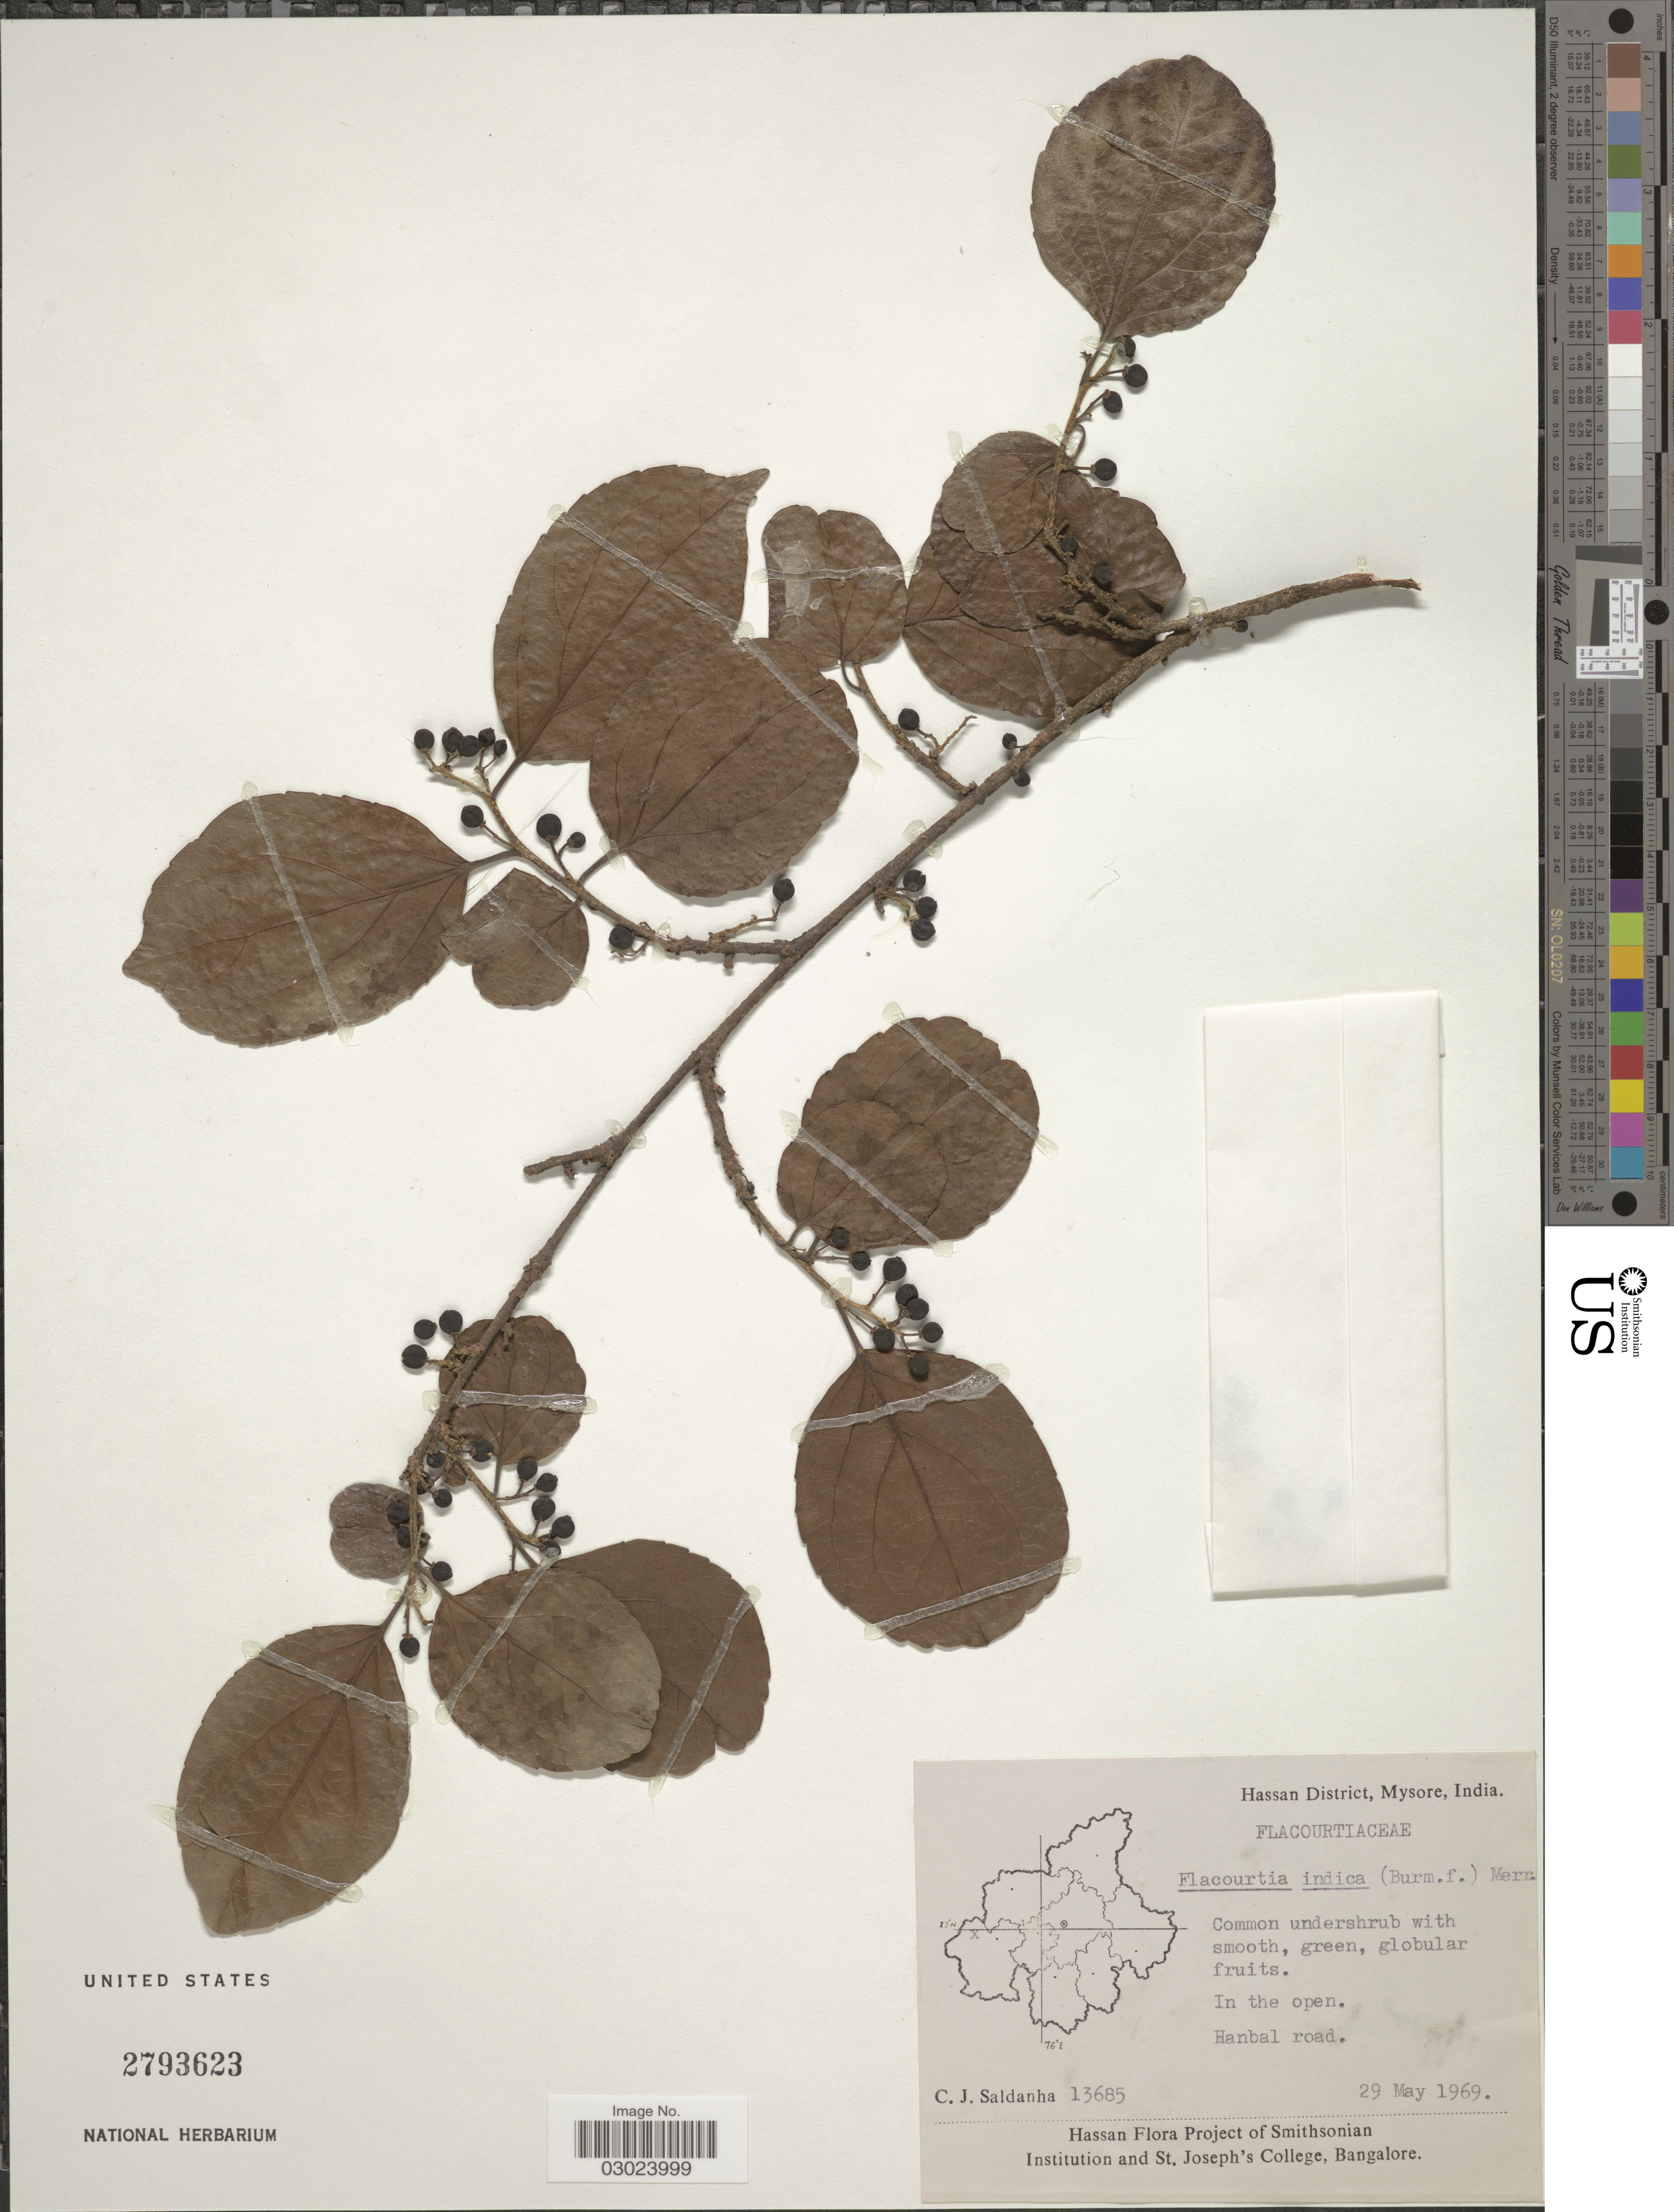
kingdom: Plantae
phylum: Tracheophyta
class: Magnoliopsida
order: Malpighiales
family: Salicaceae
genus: Flacourtia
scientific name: Flacourtia indica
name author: (Burm. f.) Merr.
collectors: C. J. Saldanha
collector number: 13685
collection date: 1969-05-29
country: India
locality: Hassan District, Mysore. Hanbal road.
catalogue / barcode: US 2793623